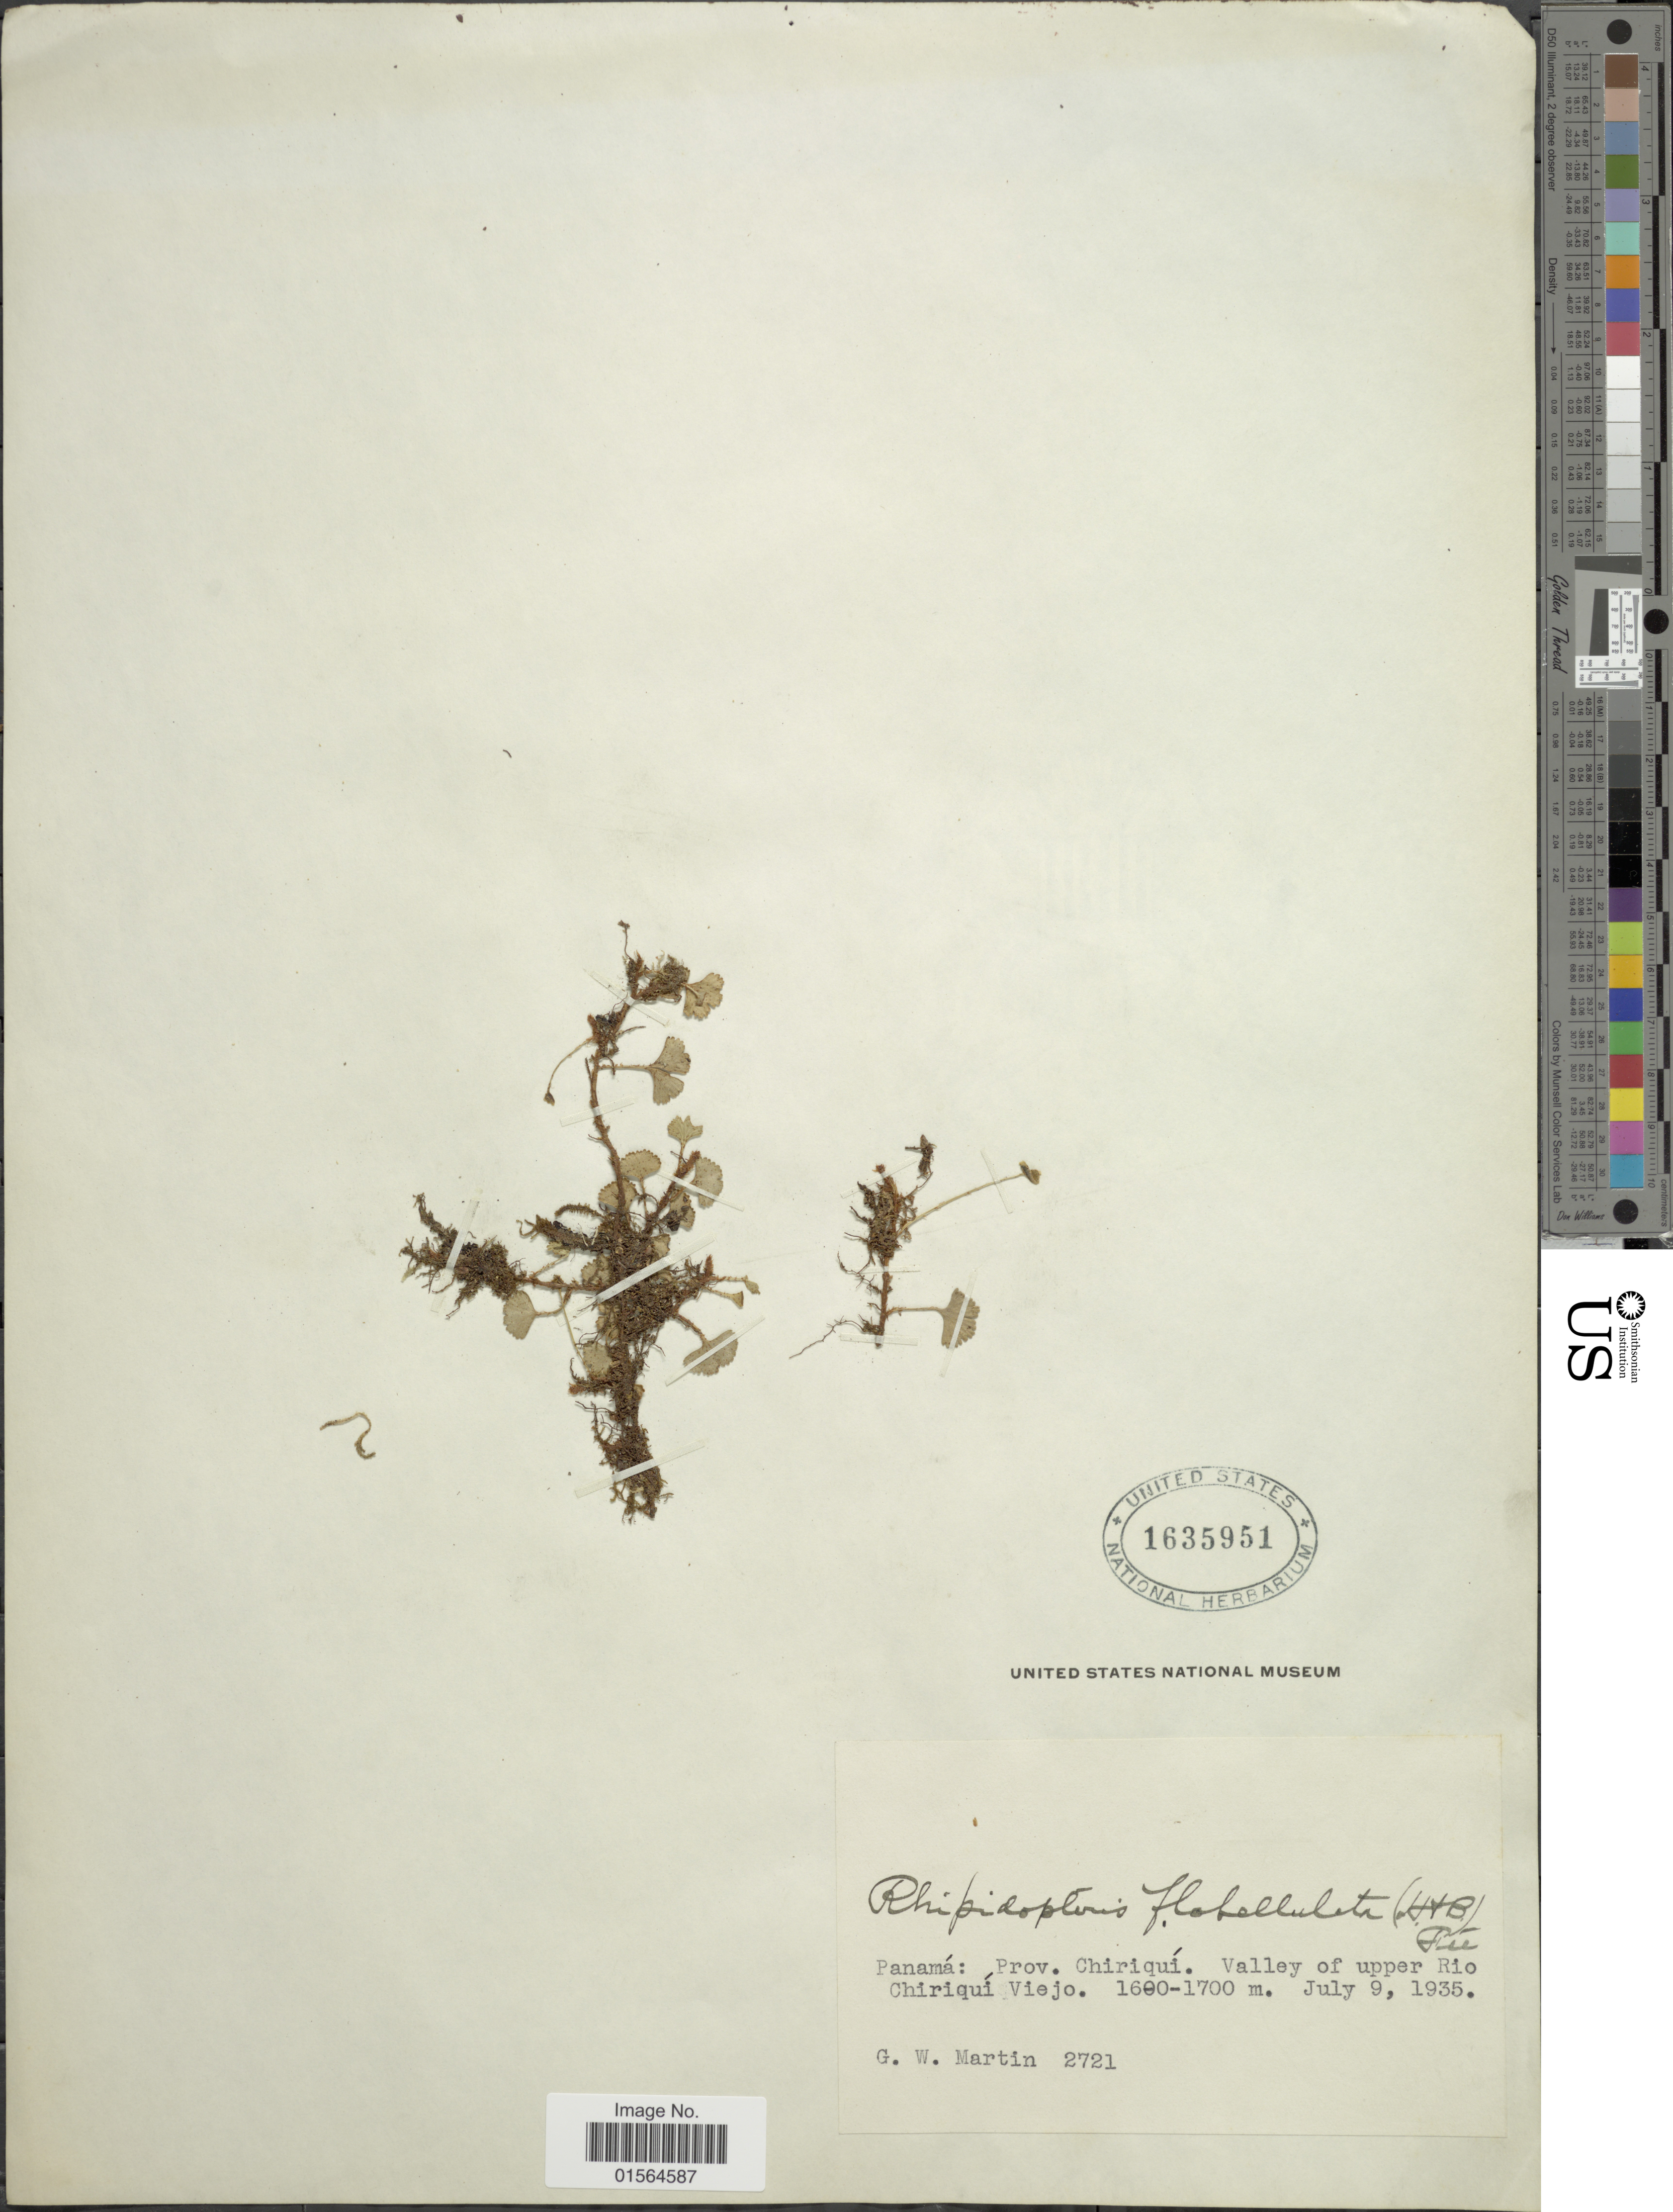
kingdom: Plantae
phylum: Tracheophyta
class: Polypodiopsida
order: Polypodiales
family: Dryopteridaceae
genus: Elaphoglossum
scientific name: Elaphoglossum peltatum f. flabellatum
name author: (Humb. & Bonpl. ex Willd.) Mickel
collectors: G. W. Martin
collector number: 2721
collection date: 1935-07-09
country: Panama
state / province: Chiriqui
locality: Valley of upper Rio Chiriqui Viejo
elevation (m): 1600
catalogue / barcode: US 1635951